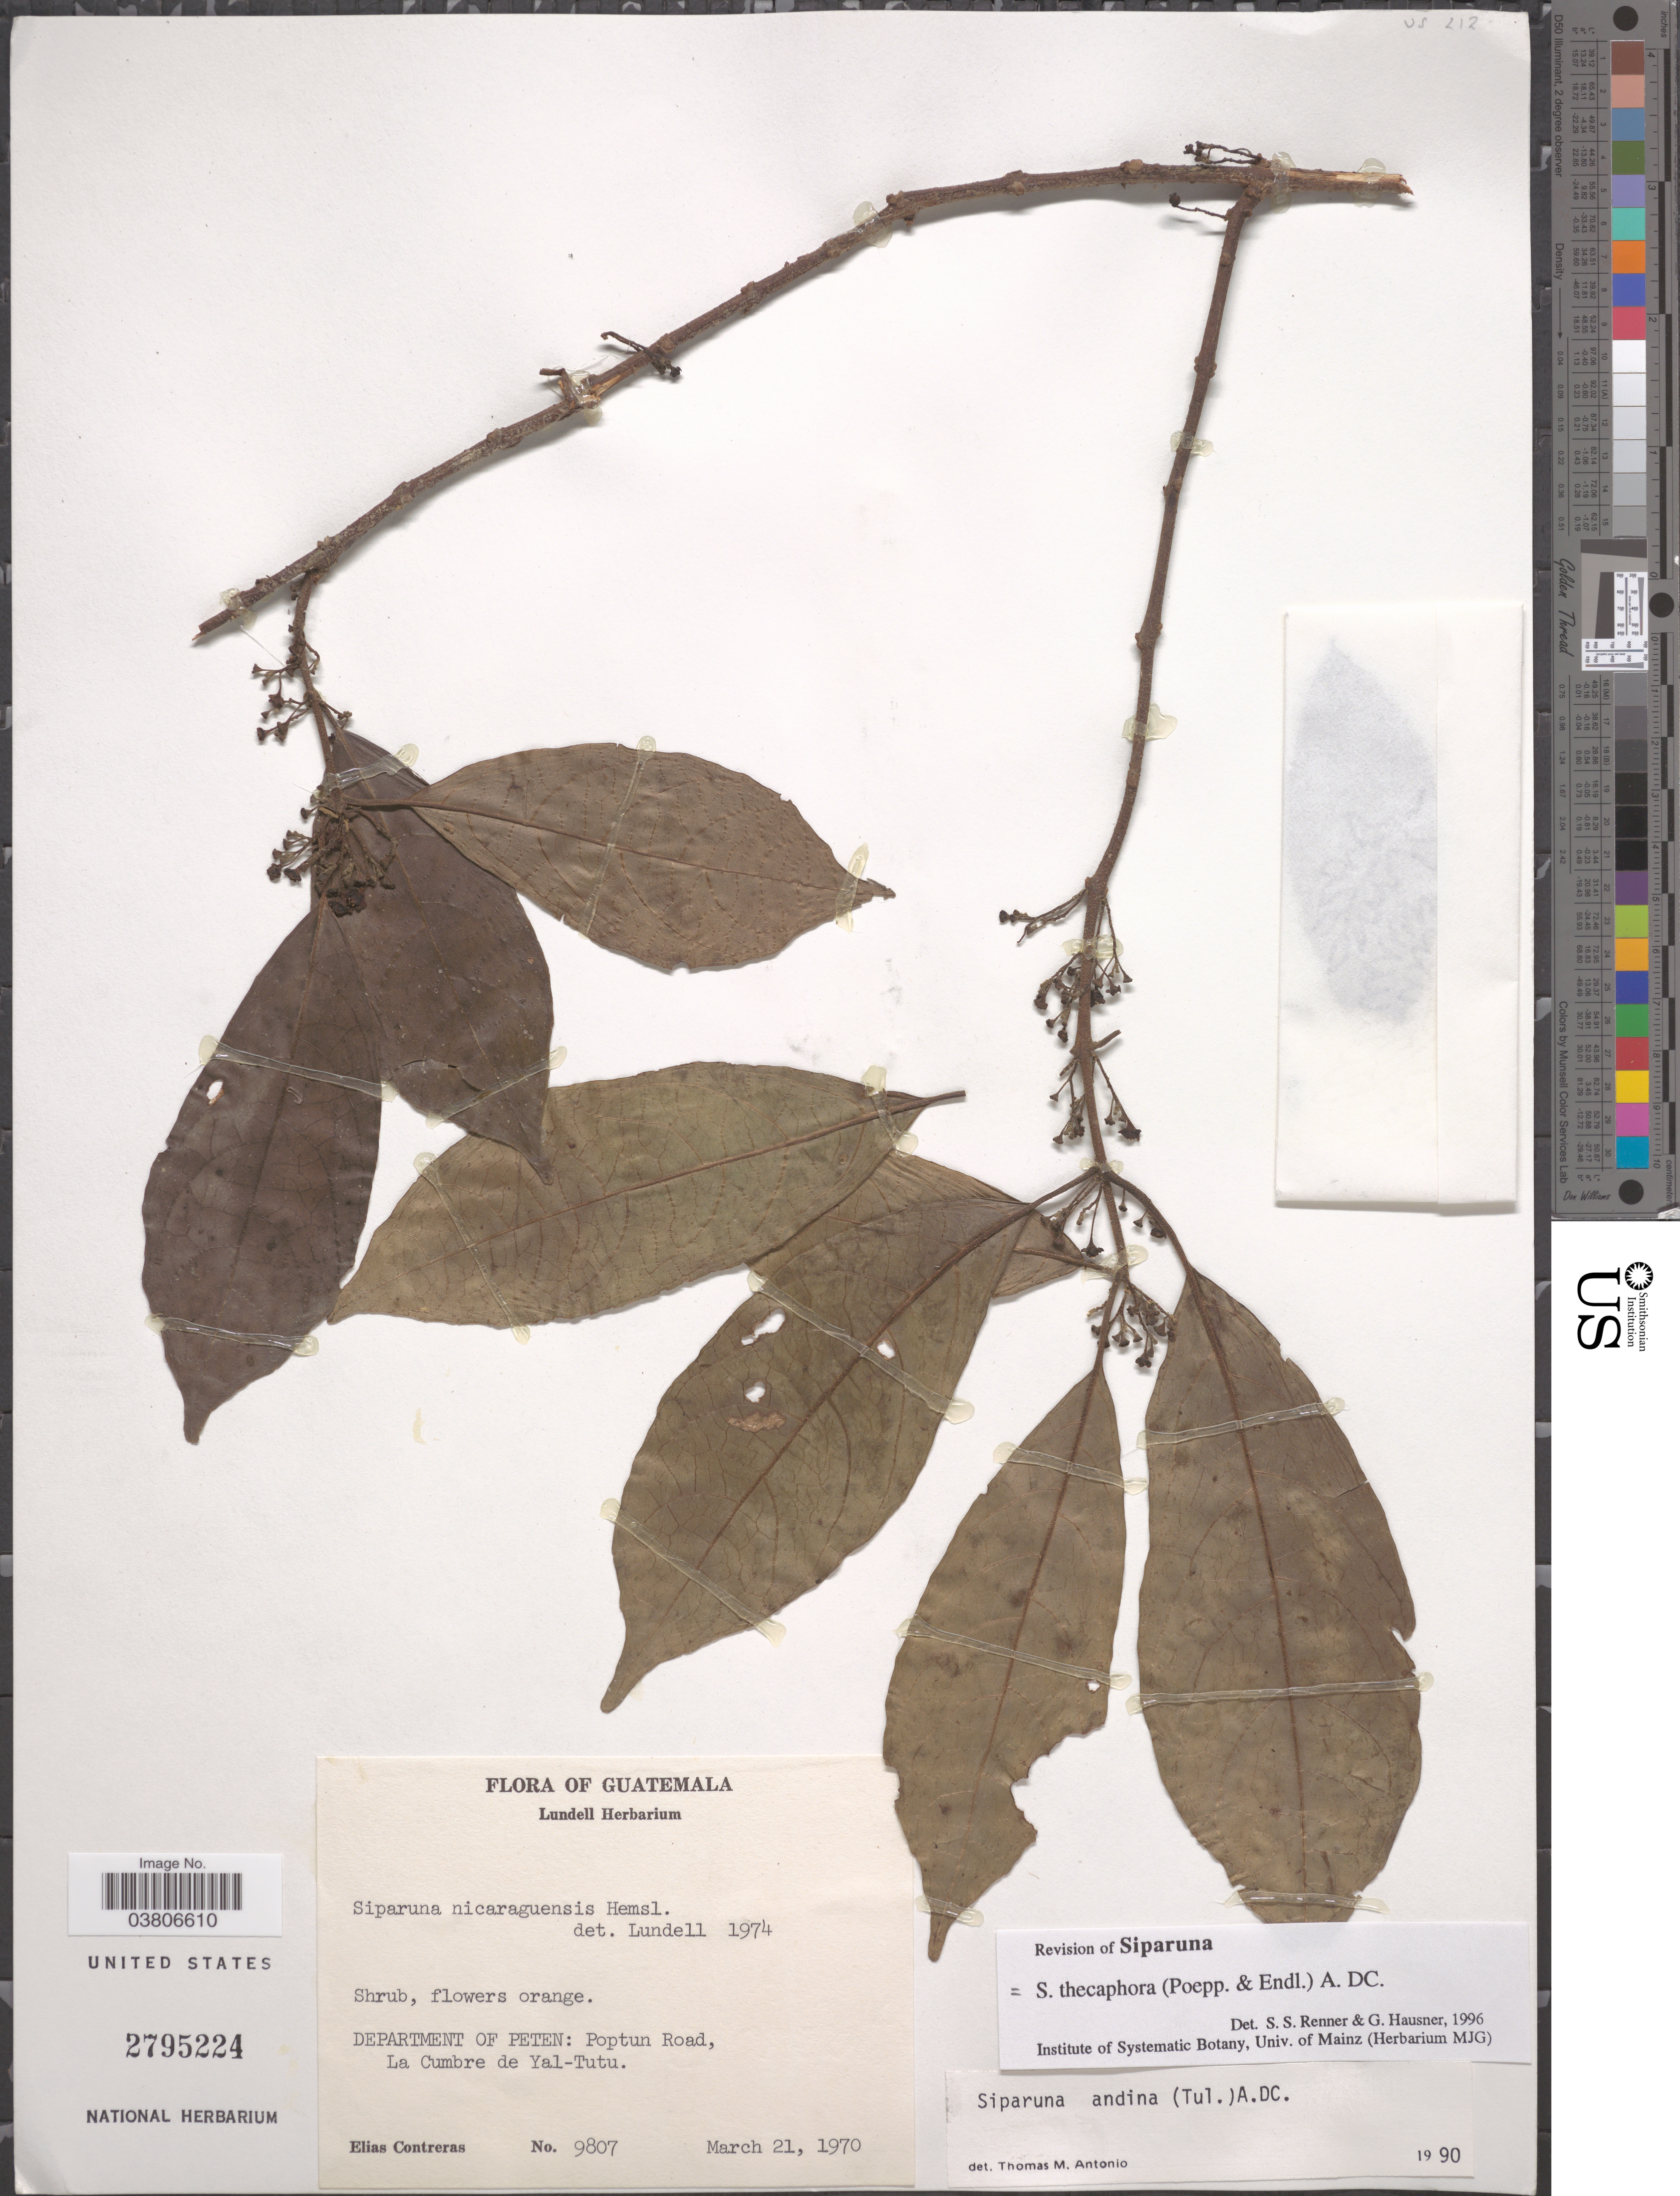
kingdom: Plantae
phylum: Tracheophyta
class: Magnoliopsida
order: Laurales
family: Siparunaceae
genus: Siparuna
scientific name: Siparuna thecaphora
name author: (Poepp. & Endl.) A. DC.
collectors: E. Contreras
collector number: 9807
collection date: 1970-03-21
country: Guatemala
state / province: El Peten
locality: Department of Peten: Poptun Road, La Cumbre de Yal-Tutu.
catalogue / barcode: US 2795224